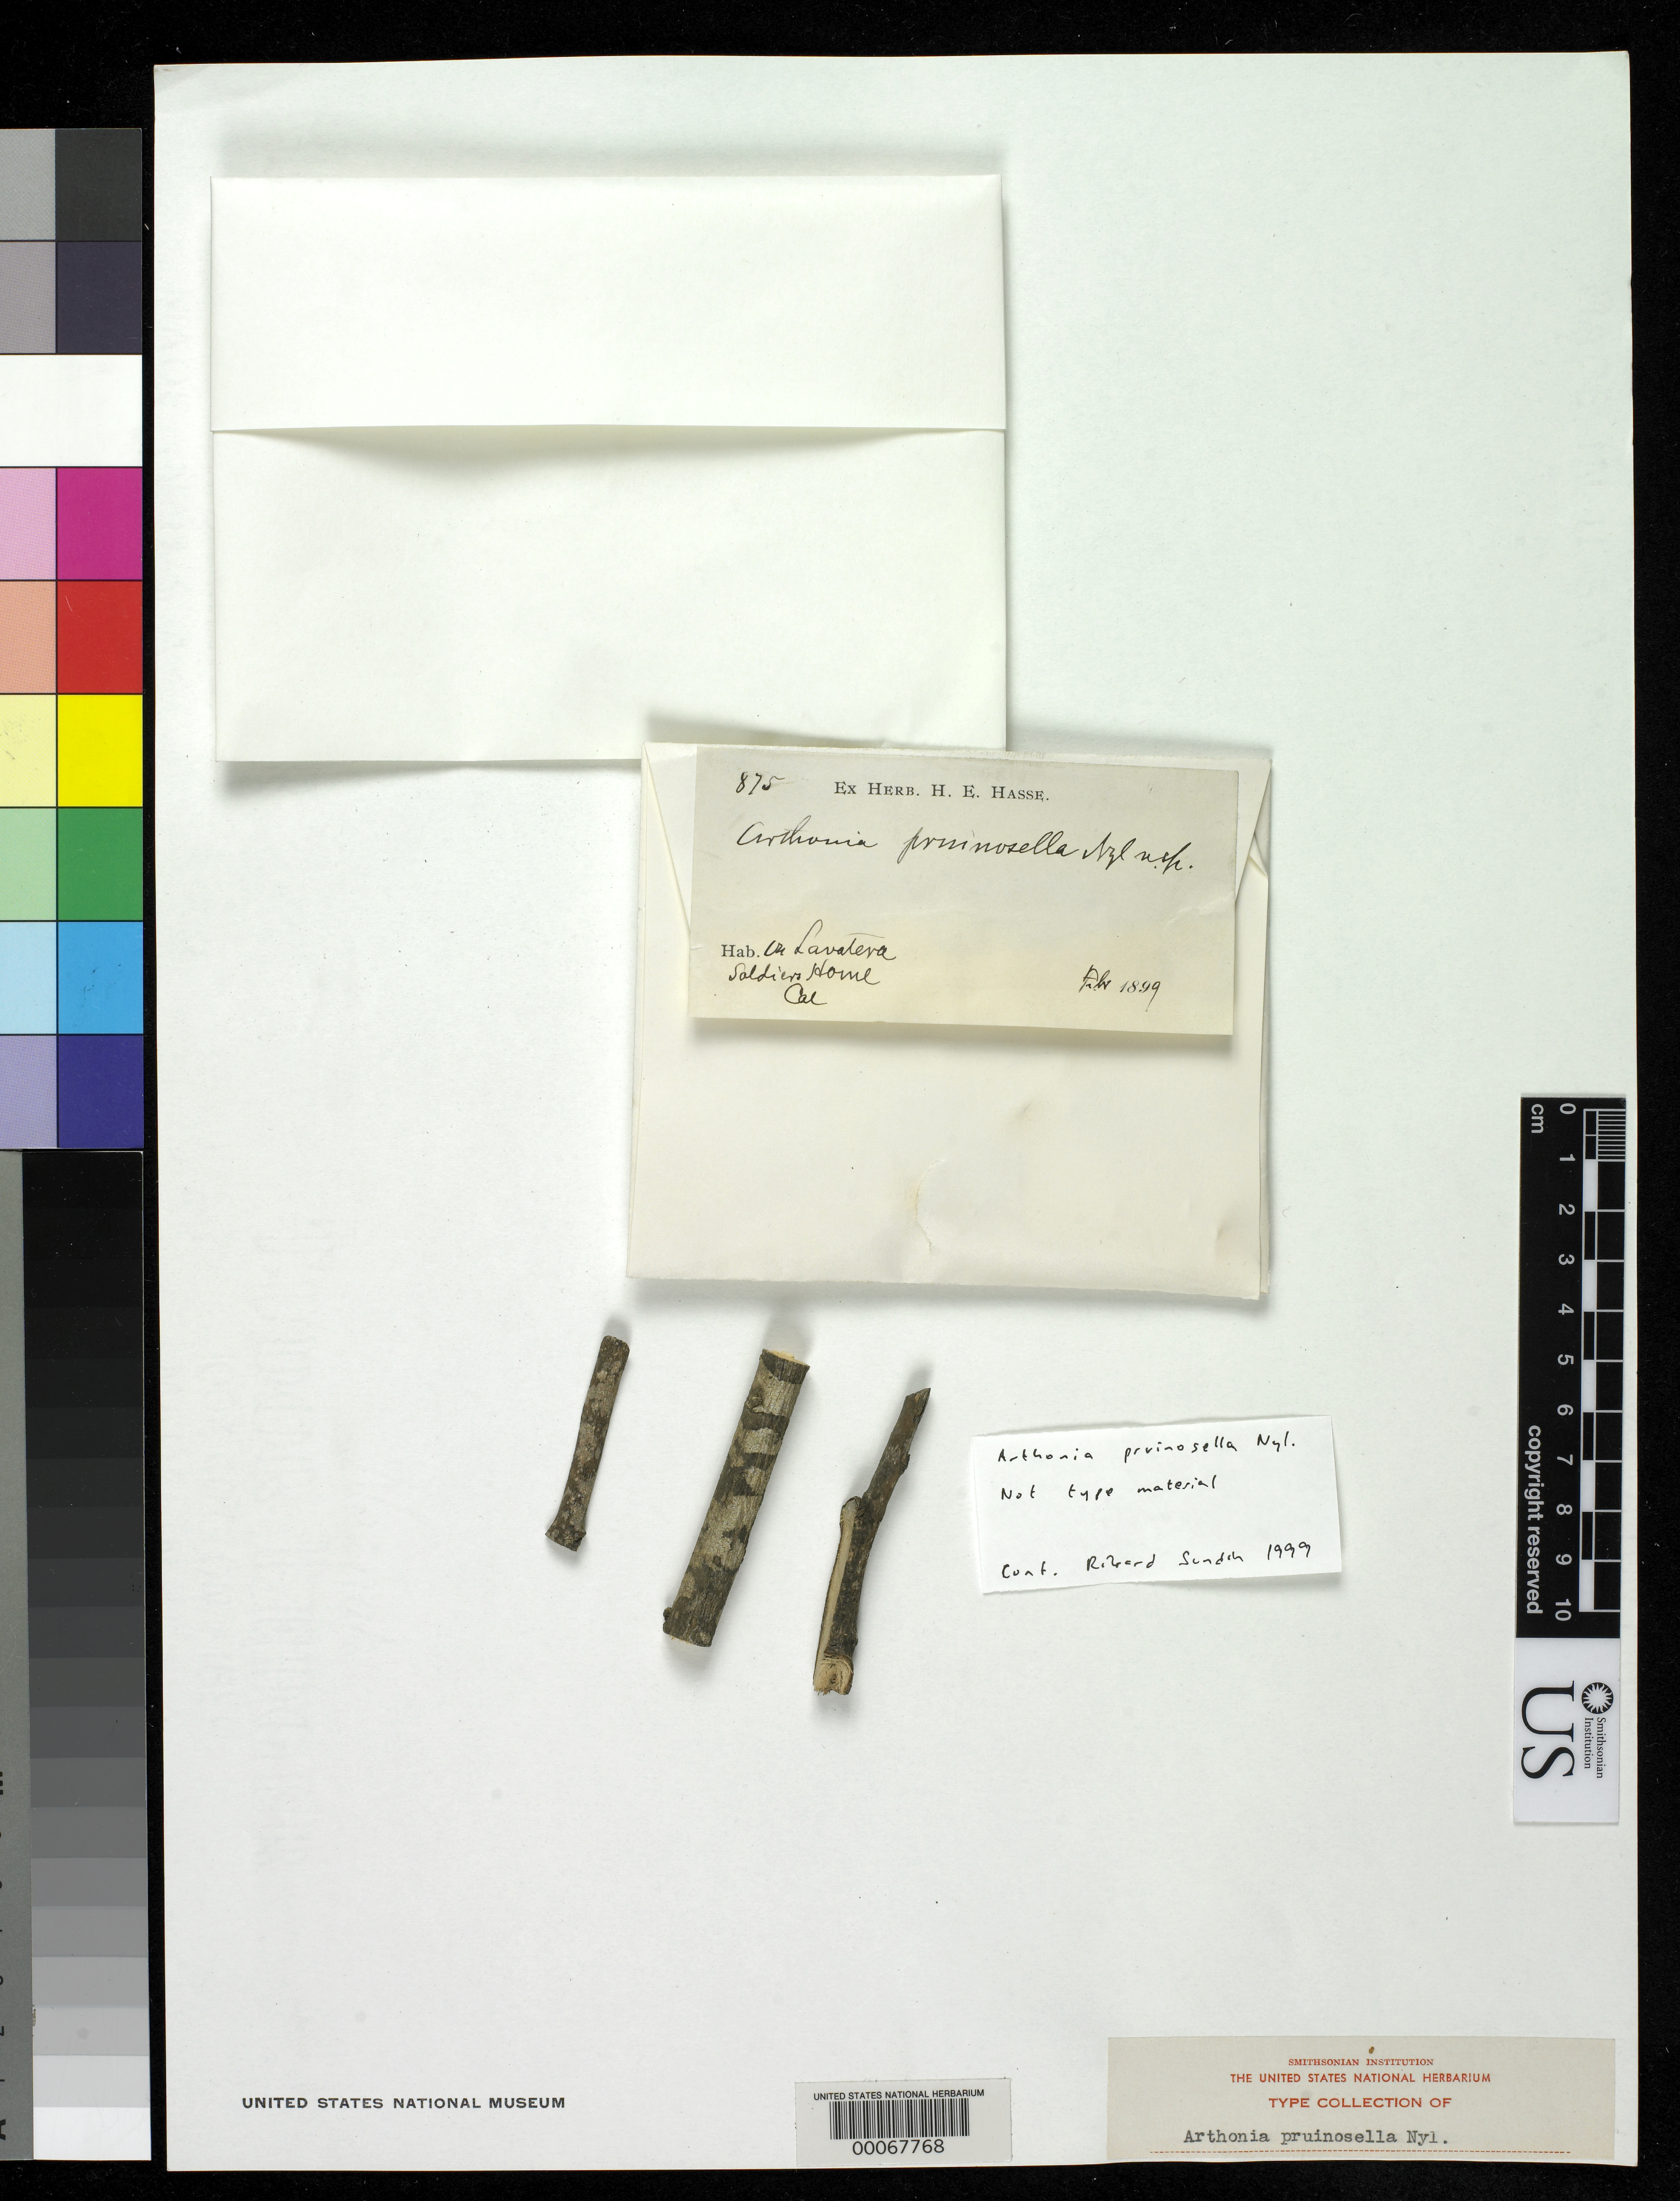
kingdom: Fungi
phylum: Ascomycota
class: Arthoniomycetes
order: Arthoniales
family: Arthoniaceae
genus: Arthonia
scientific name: Arthonia pruinosella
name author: Nyl. ex Hasse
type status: Isotype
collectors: H. E. Hasse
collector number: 875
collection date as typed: Feb 1899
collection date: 1899-02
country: Brazil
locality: Cultivated at Ag. Exp. Sta. at Santa Monica.